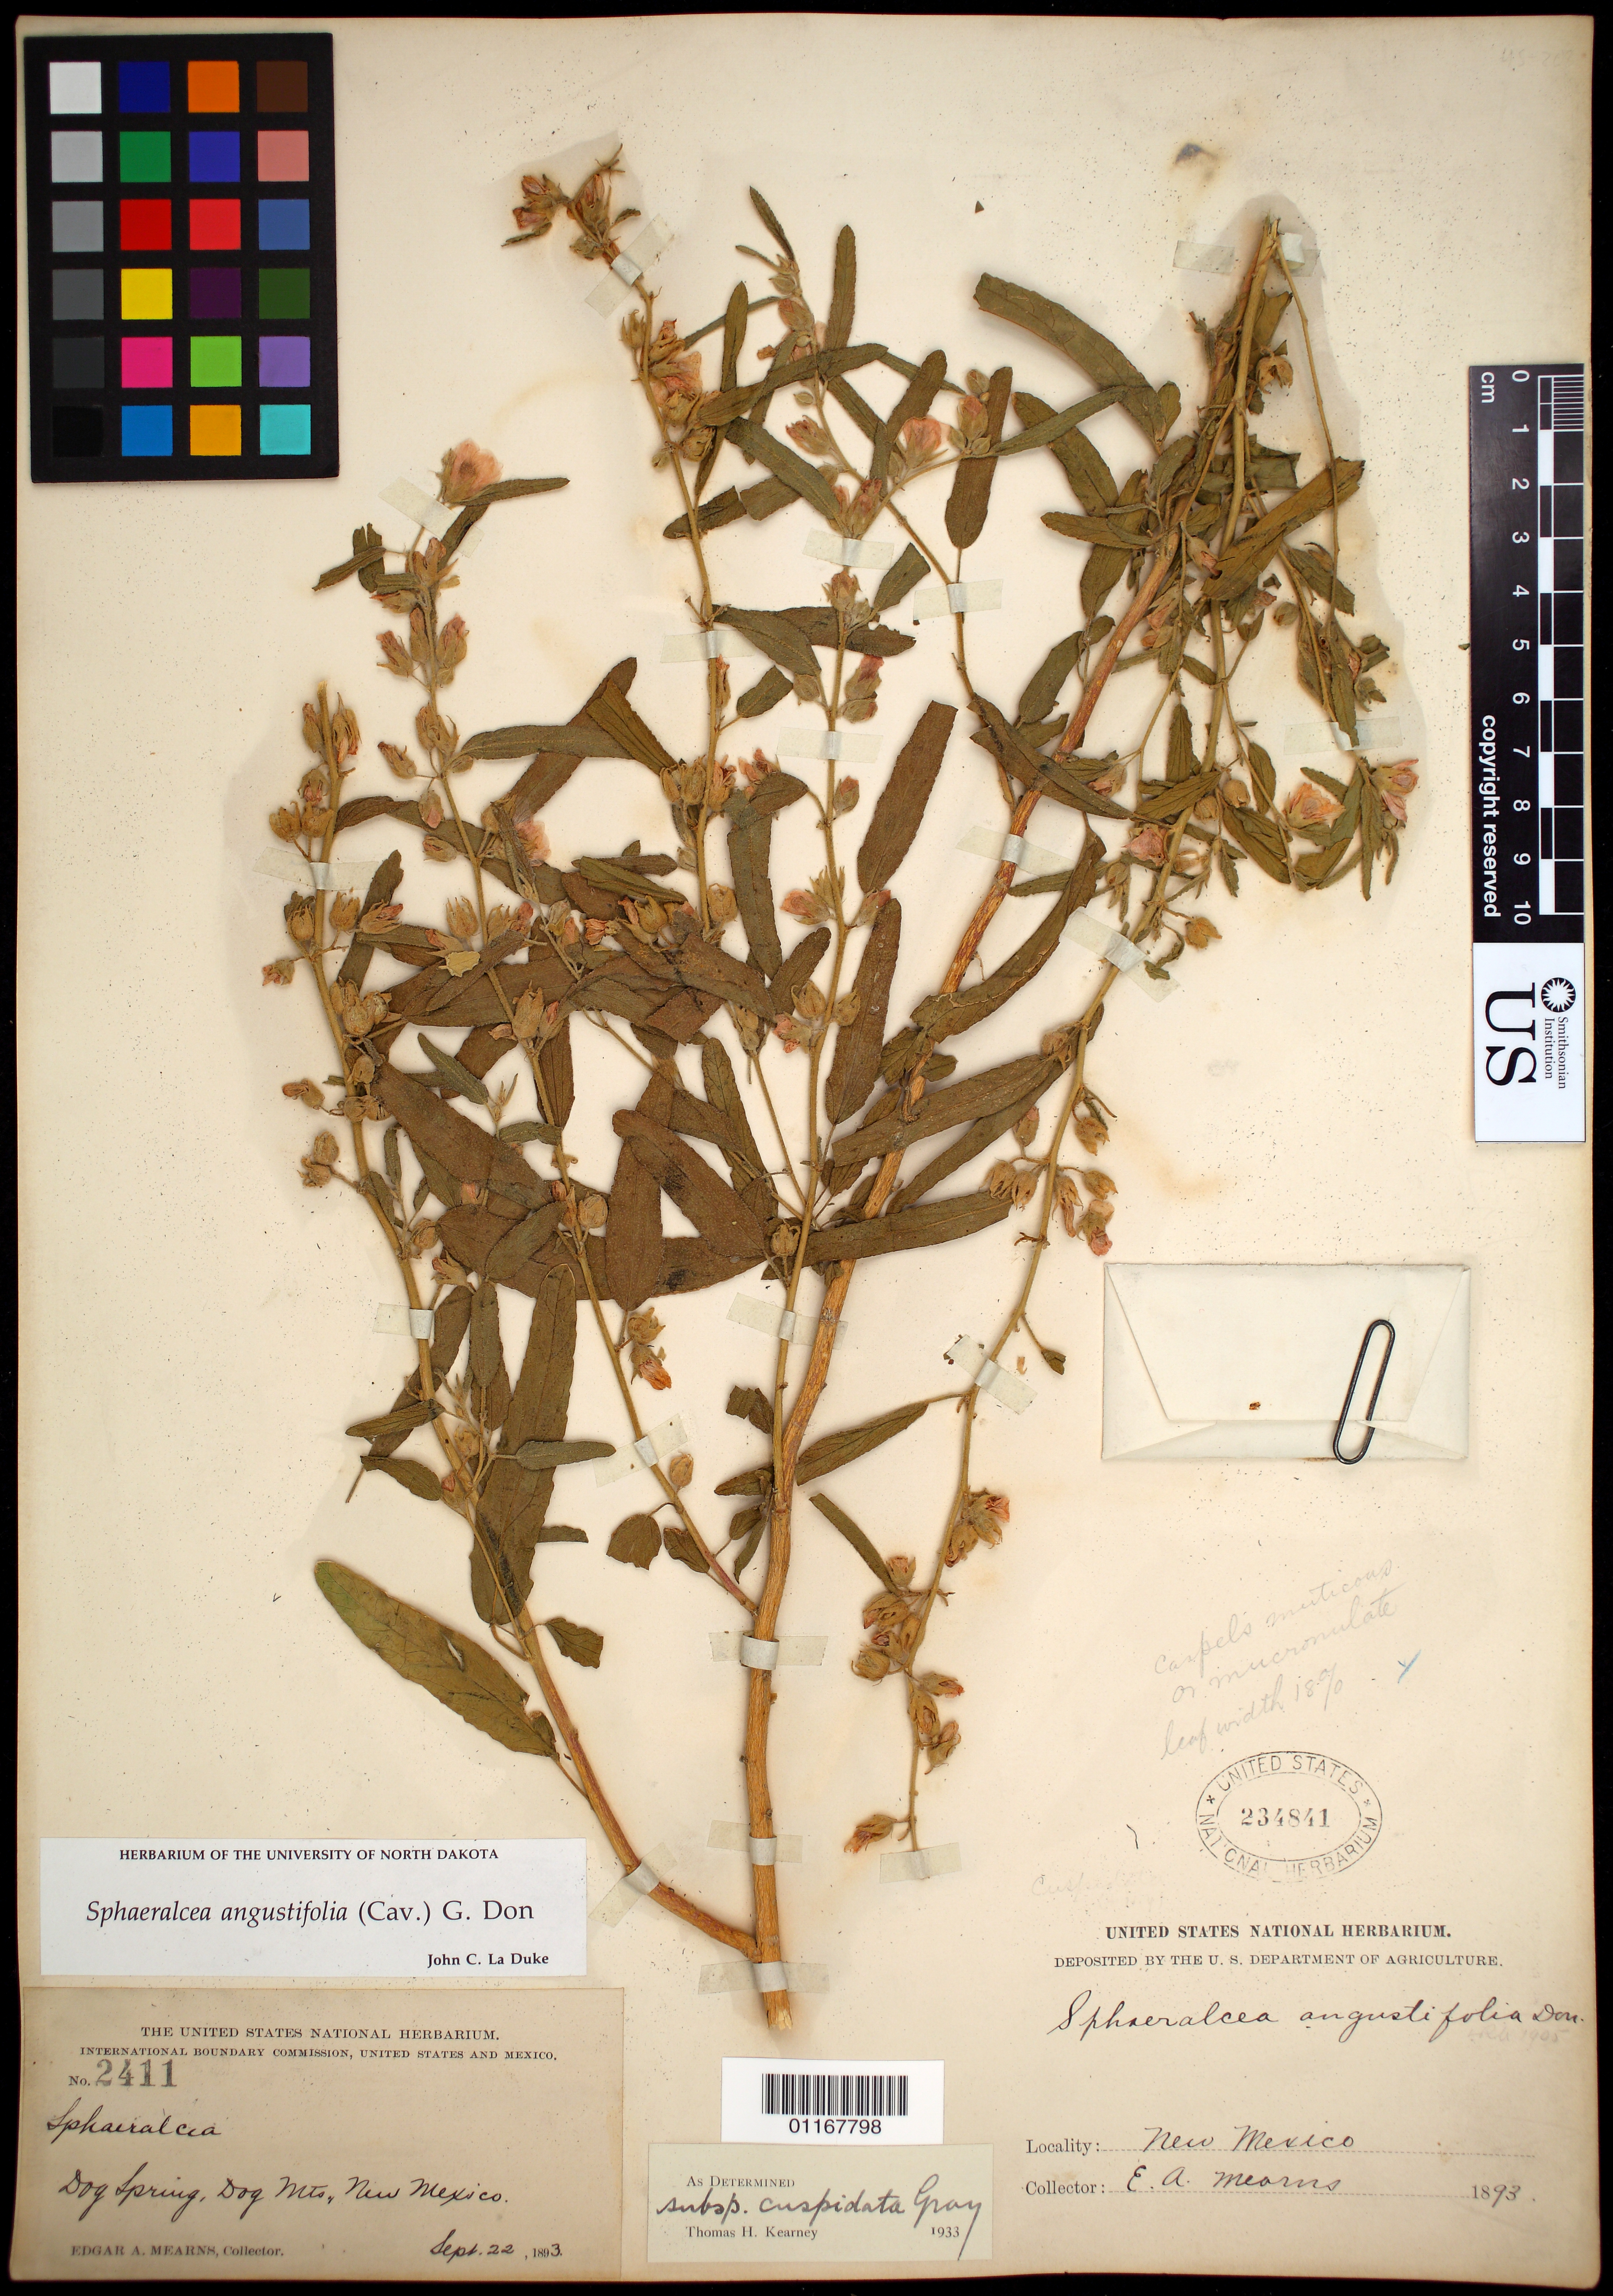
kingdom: Plantae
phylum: Tracheophyta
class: Magnoliopsida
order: Malvales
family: Malvaceae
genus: Sphaeralcea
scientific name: Sphaeralcea angustifolia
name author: (Cav.) G. Don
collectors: E. A. Mearns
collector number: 2411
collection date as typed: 22 Sep 1893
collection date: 1893-09-22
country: United States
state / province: New Mexico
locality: Dog Spring, Dog Mts.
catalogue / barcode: US 234841